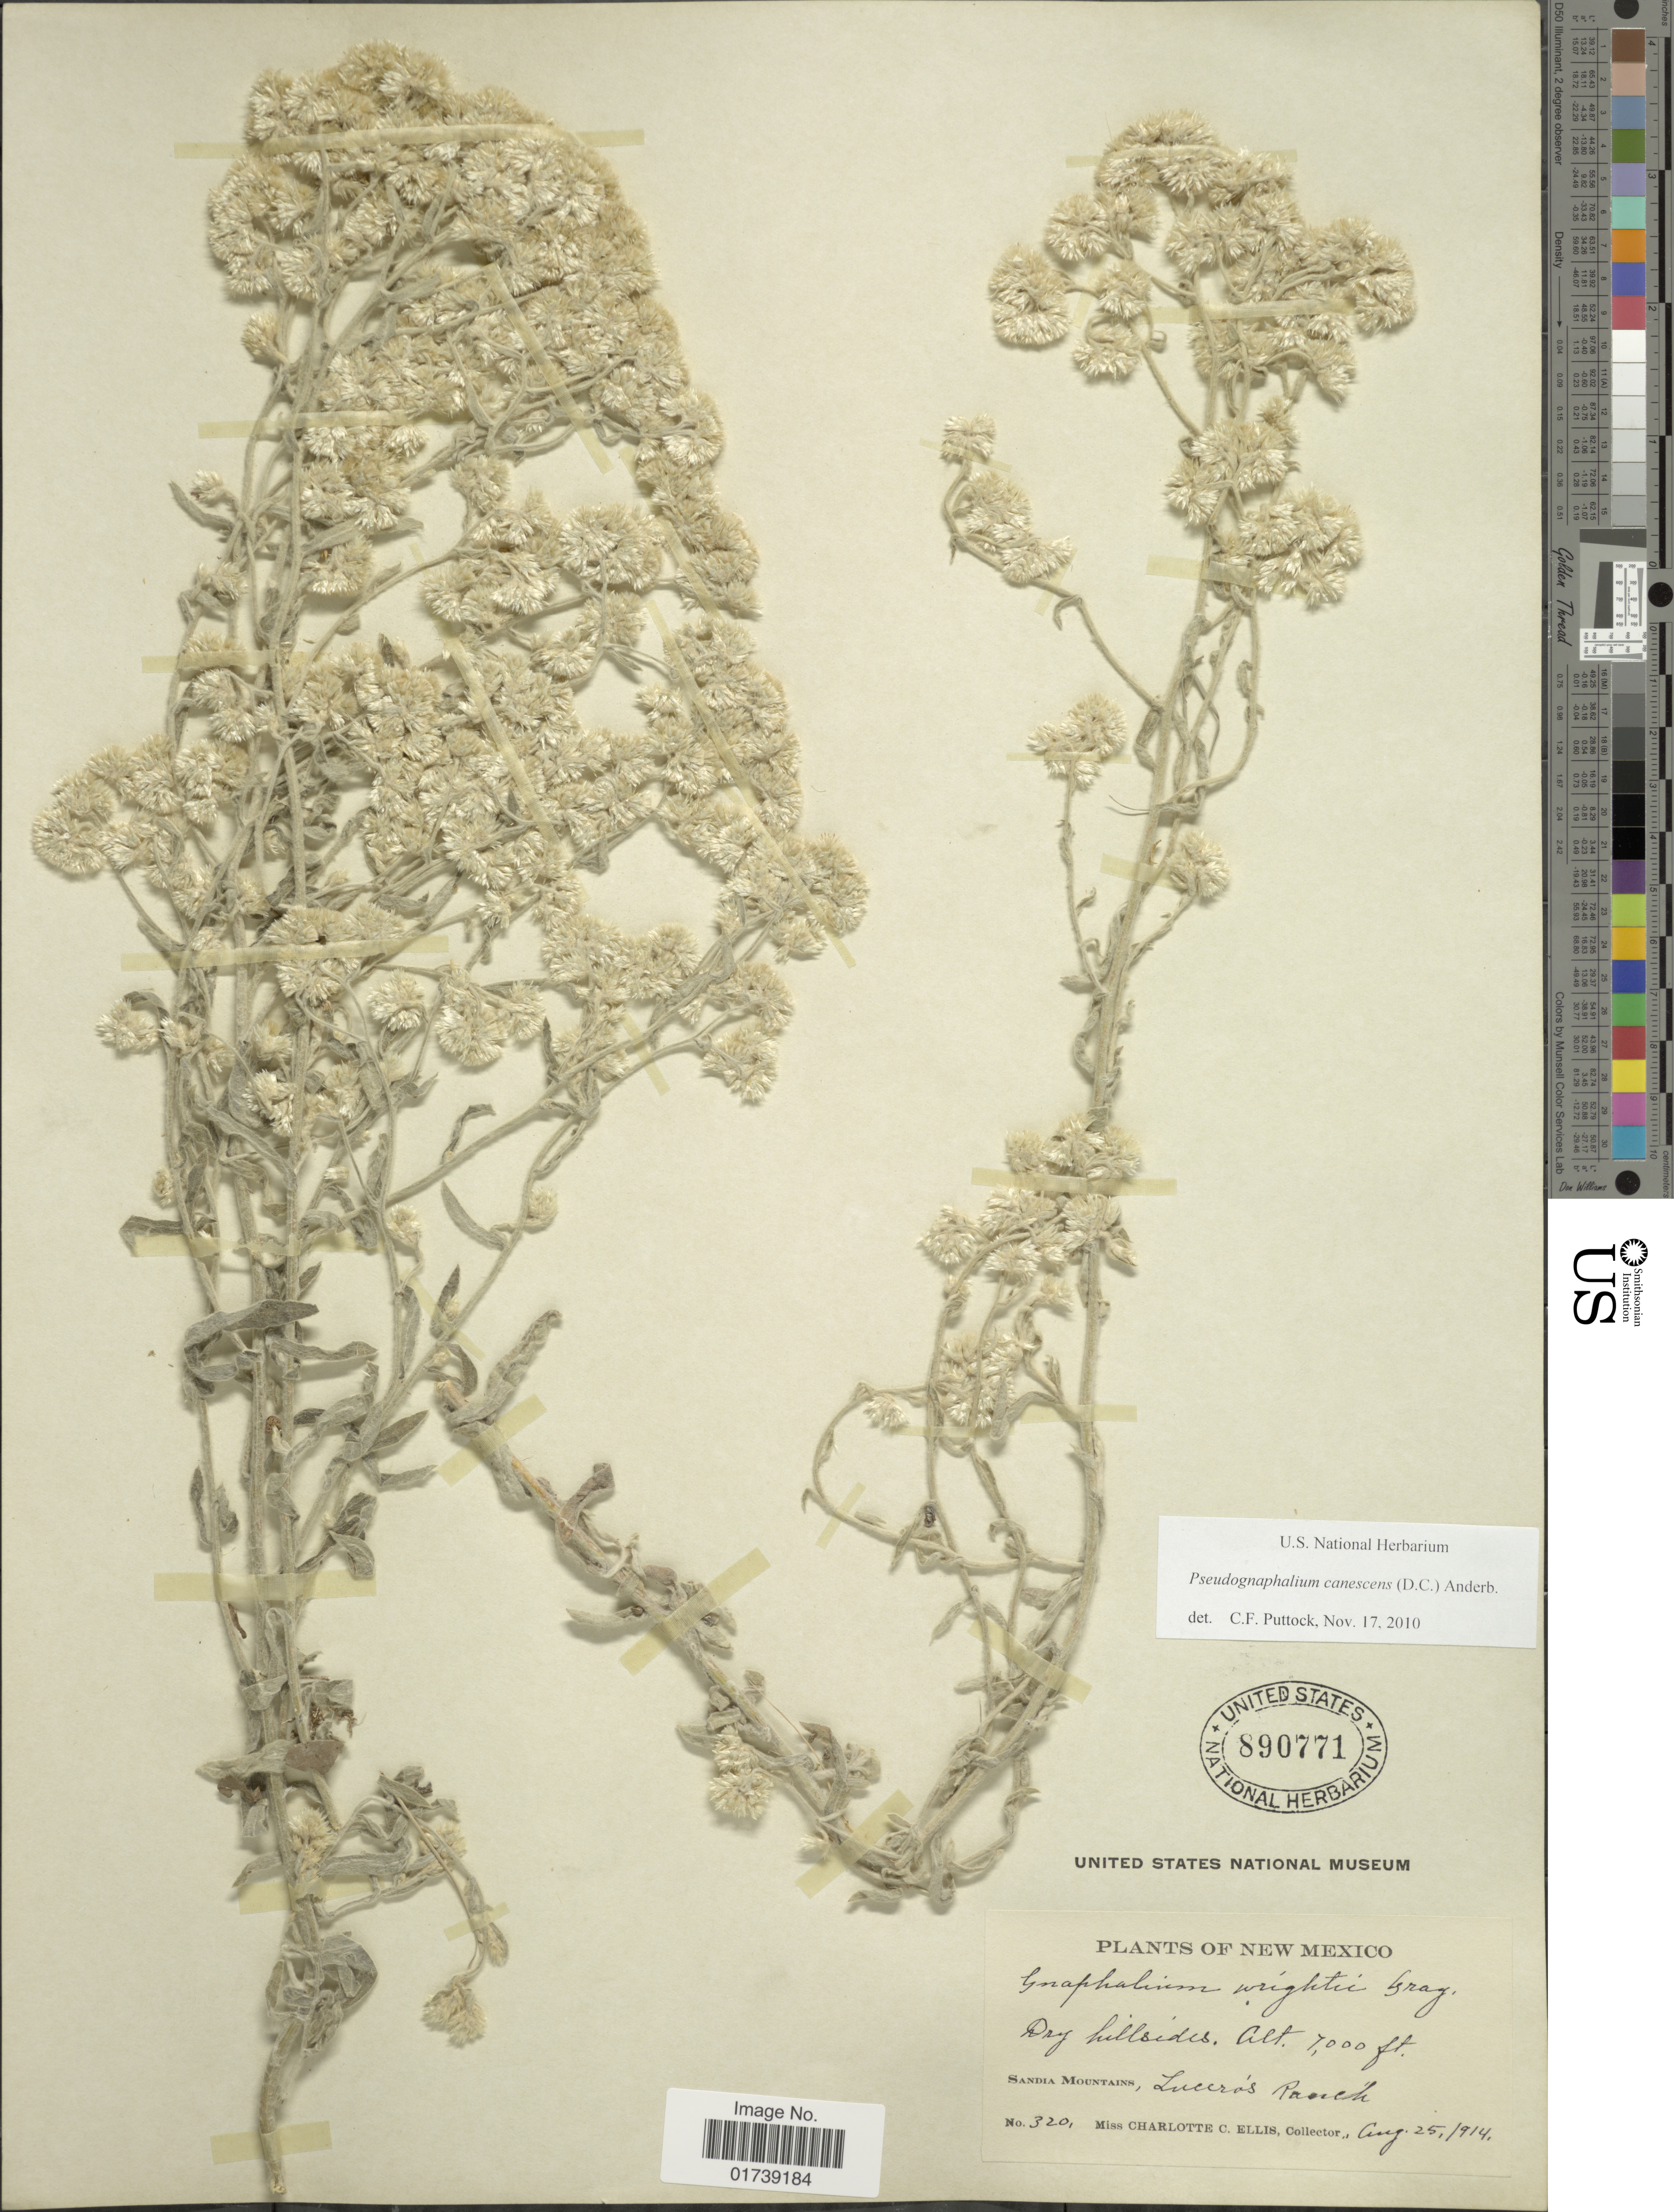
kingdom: Plantae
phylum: Tracheophyta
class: Magnoliopsida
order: Asterales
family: Asteraceae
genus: Pseudognaphalium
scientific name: Pseudognaphalium canescens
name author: (DC.) Anderb.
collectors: C. C. Ellis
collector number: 320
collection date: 1914-08-25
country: United States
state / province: New Mexico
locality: Sandia Mountains, Luceras Ranch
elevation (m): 2134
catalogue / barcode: US 890771